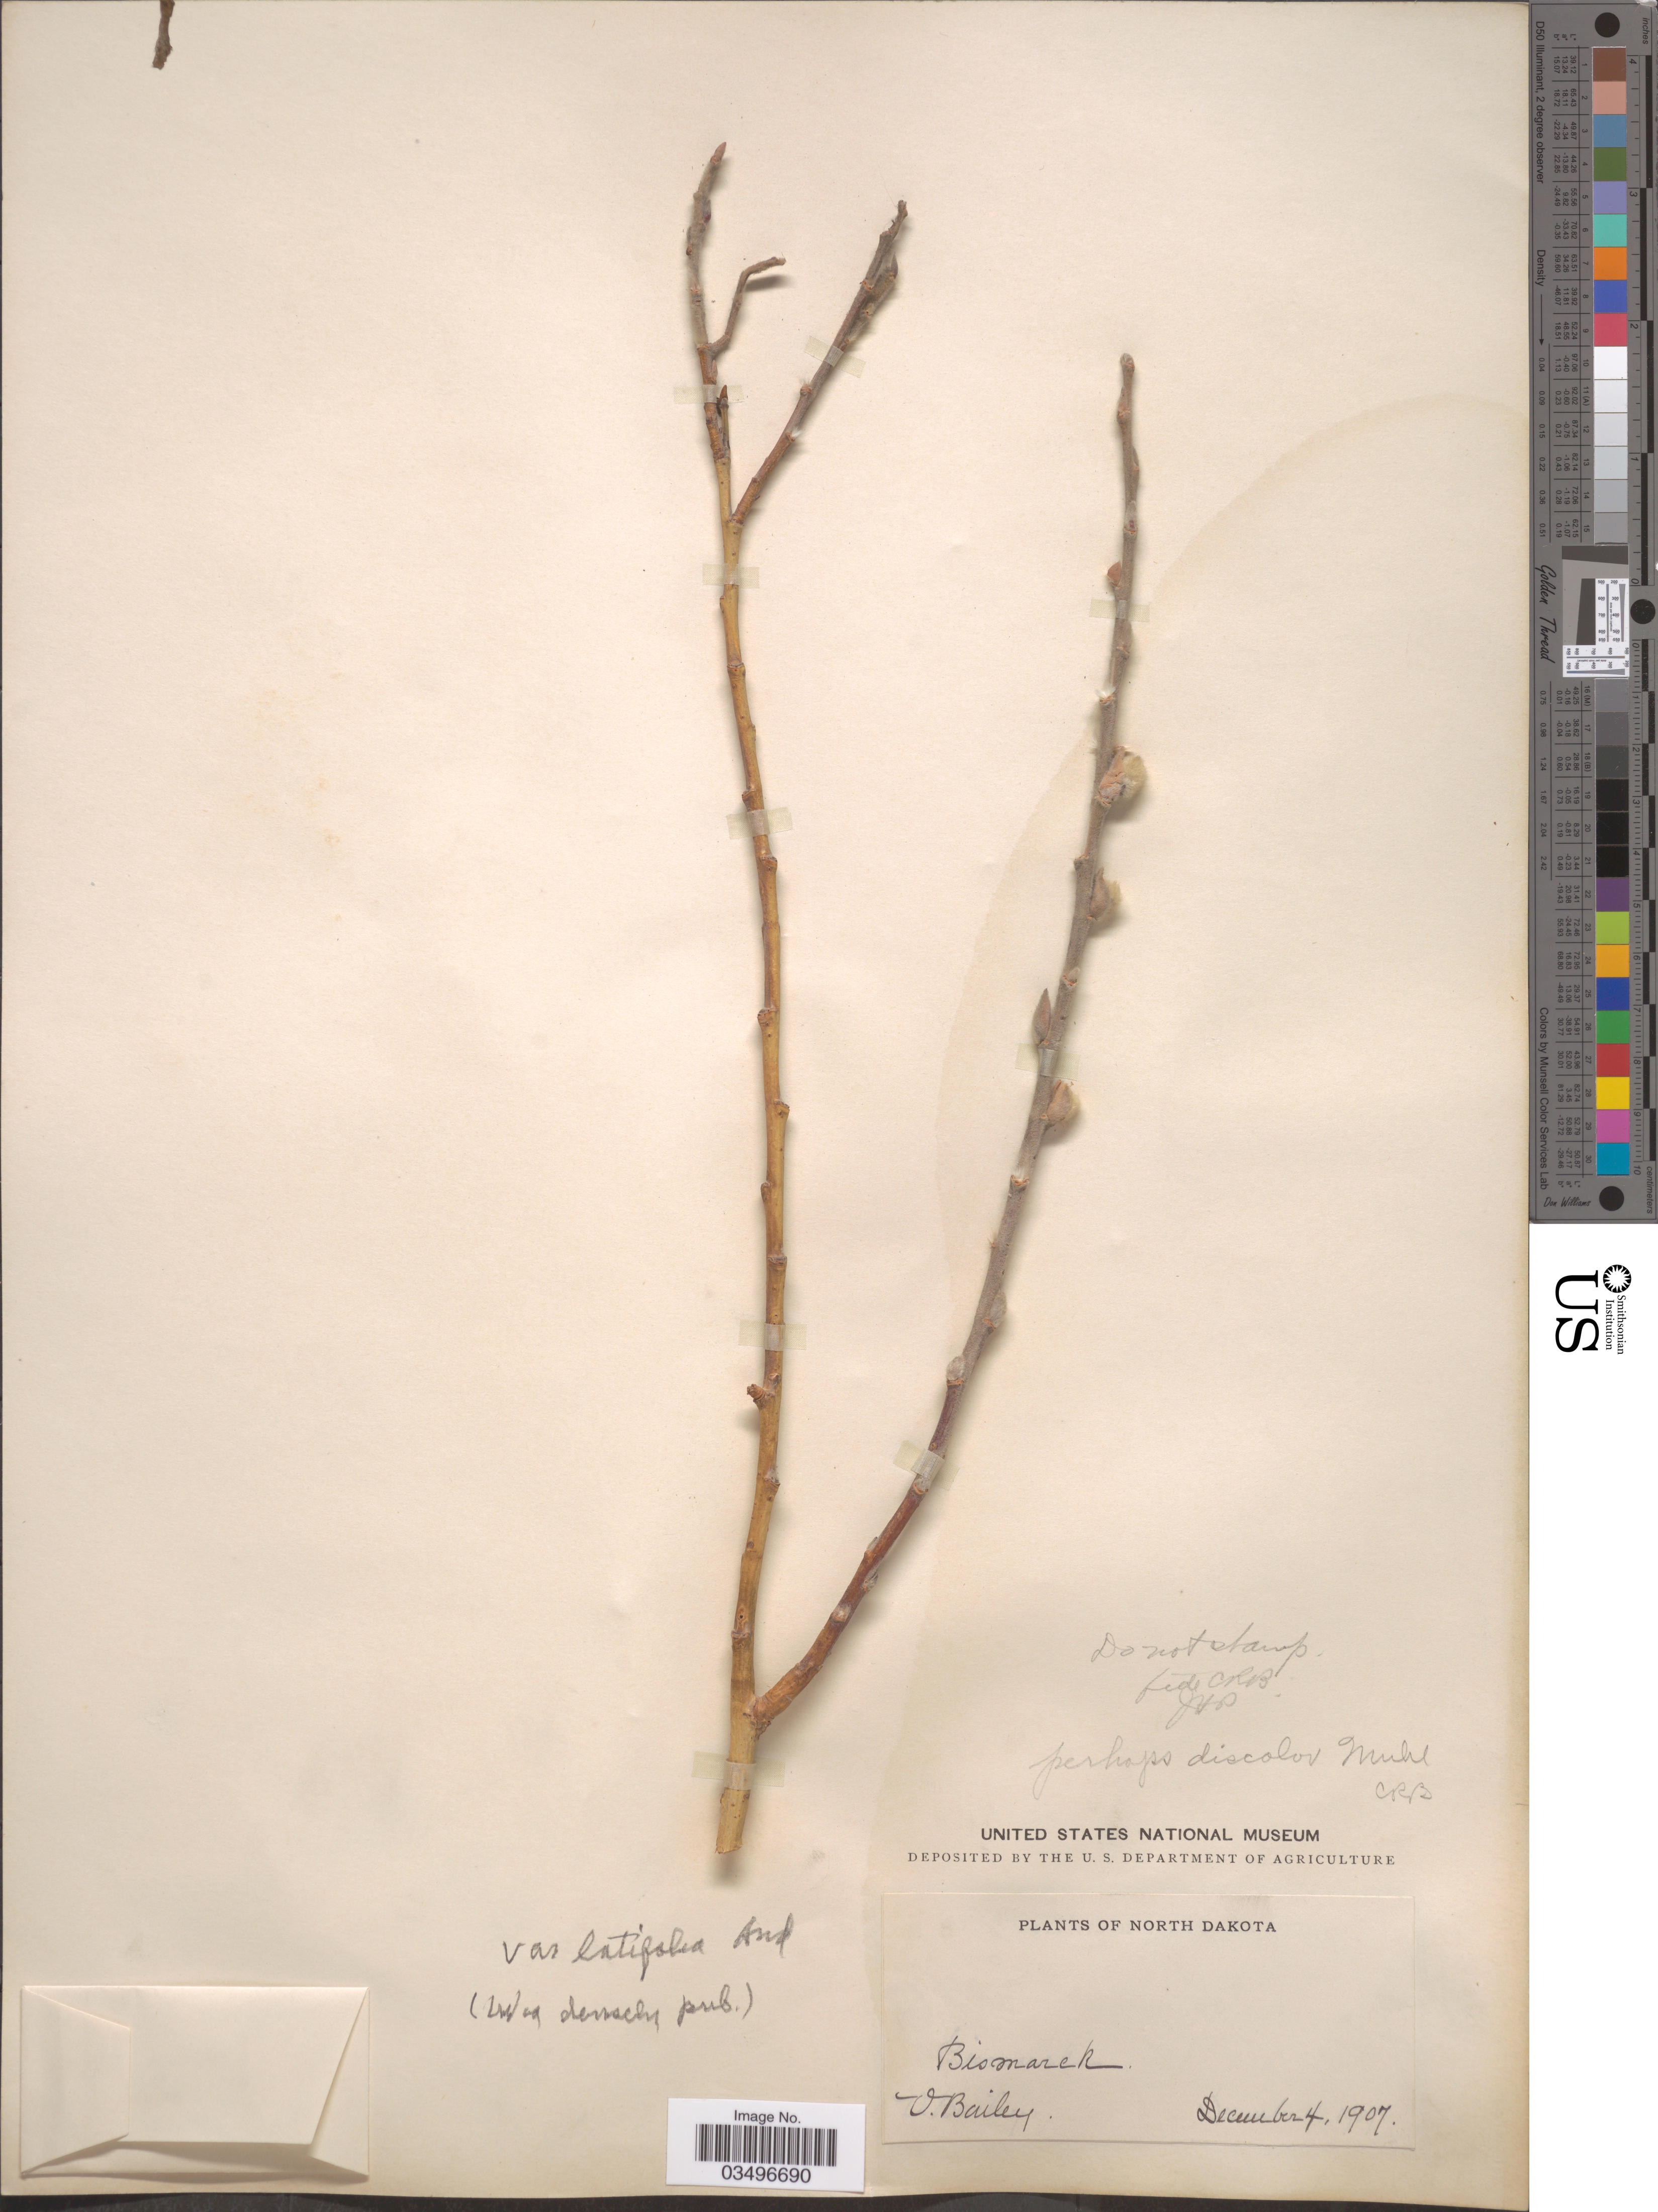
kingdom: Plantae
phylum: Tracheophyta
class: Magnoliopsida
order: Malpighiales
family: Salicaceae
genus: Salix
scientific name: Salix discolor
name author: Muhl.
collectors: O. Bailey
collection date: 1907-12-04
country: United States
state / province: North Dakota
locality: Bismarck.